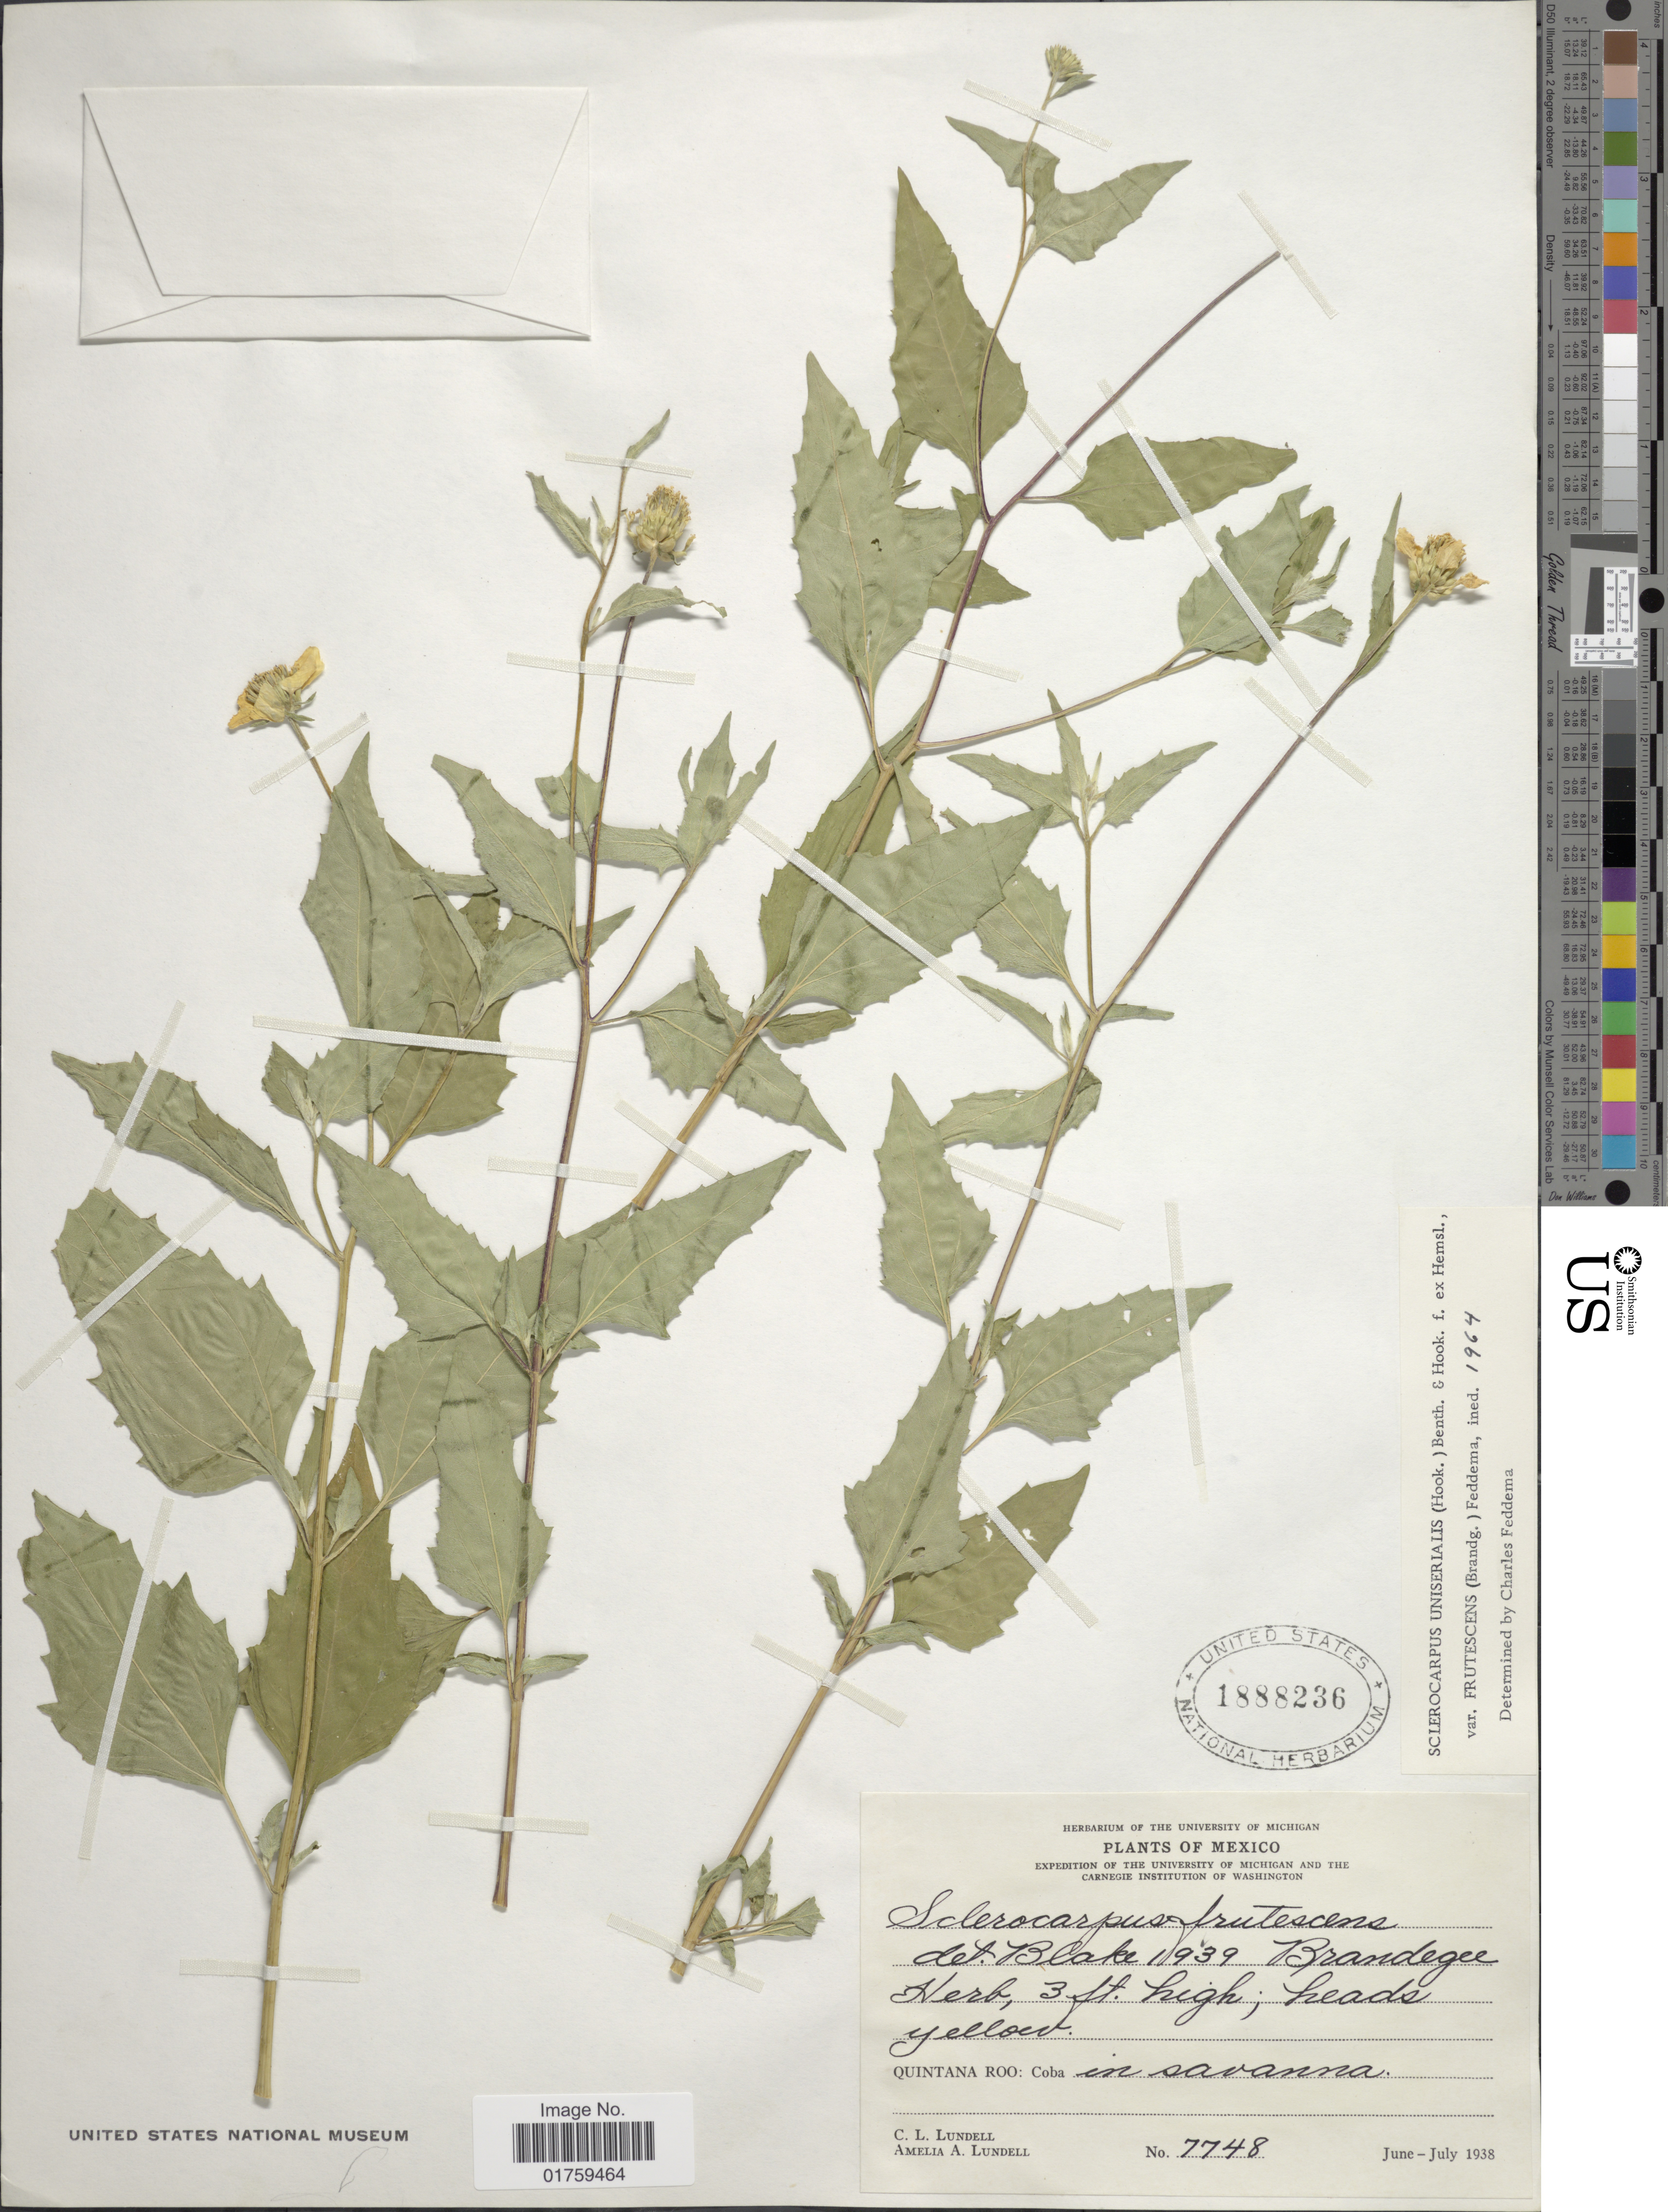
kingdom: Plantae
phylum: Tracheophyta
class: Magnoliopsida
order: Asterales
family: Asteraceae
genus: Sclerocarpus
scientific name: Sclerocarpus uniserialis var. frutescens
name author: (Brandegee) Feddema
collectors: C. L. Lundell & A. A. Lundell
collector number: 7748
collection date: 1938-06/1938-07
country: Mexico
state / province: Quintana Roo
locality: Quintana Roo: Coba in savanna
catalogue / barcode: US 1888236